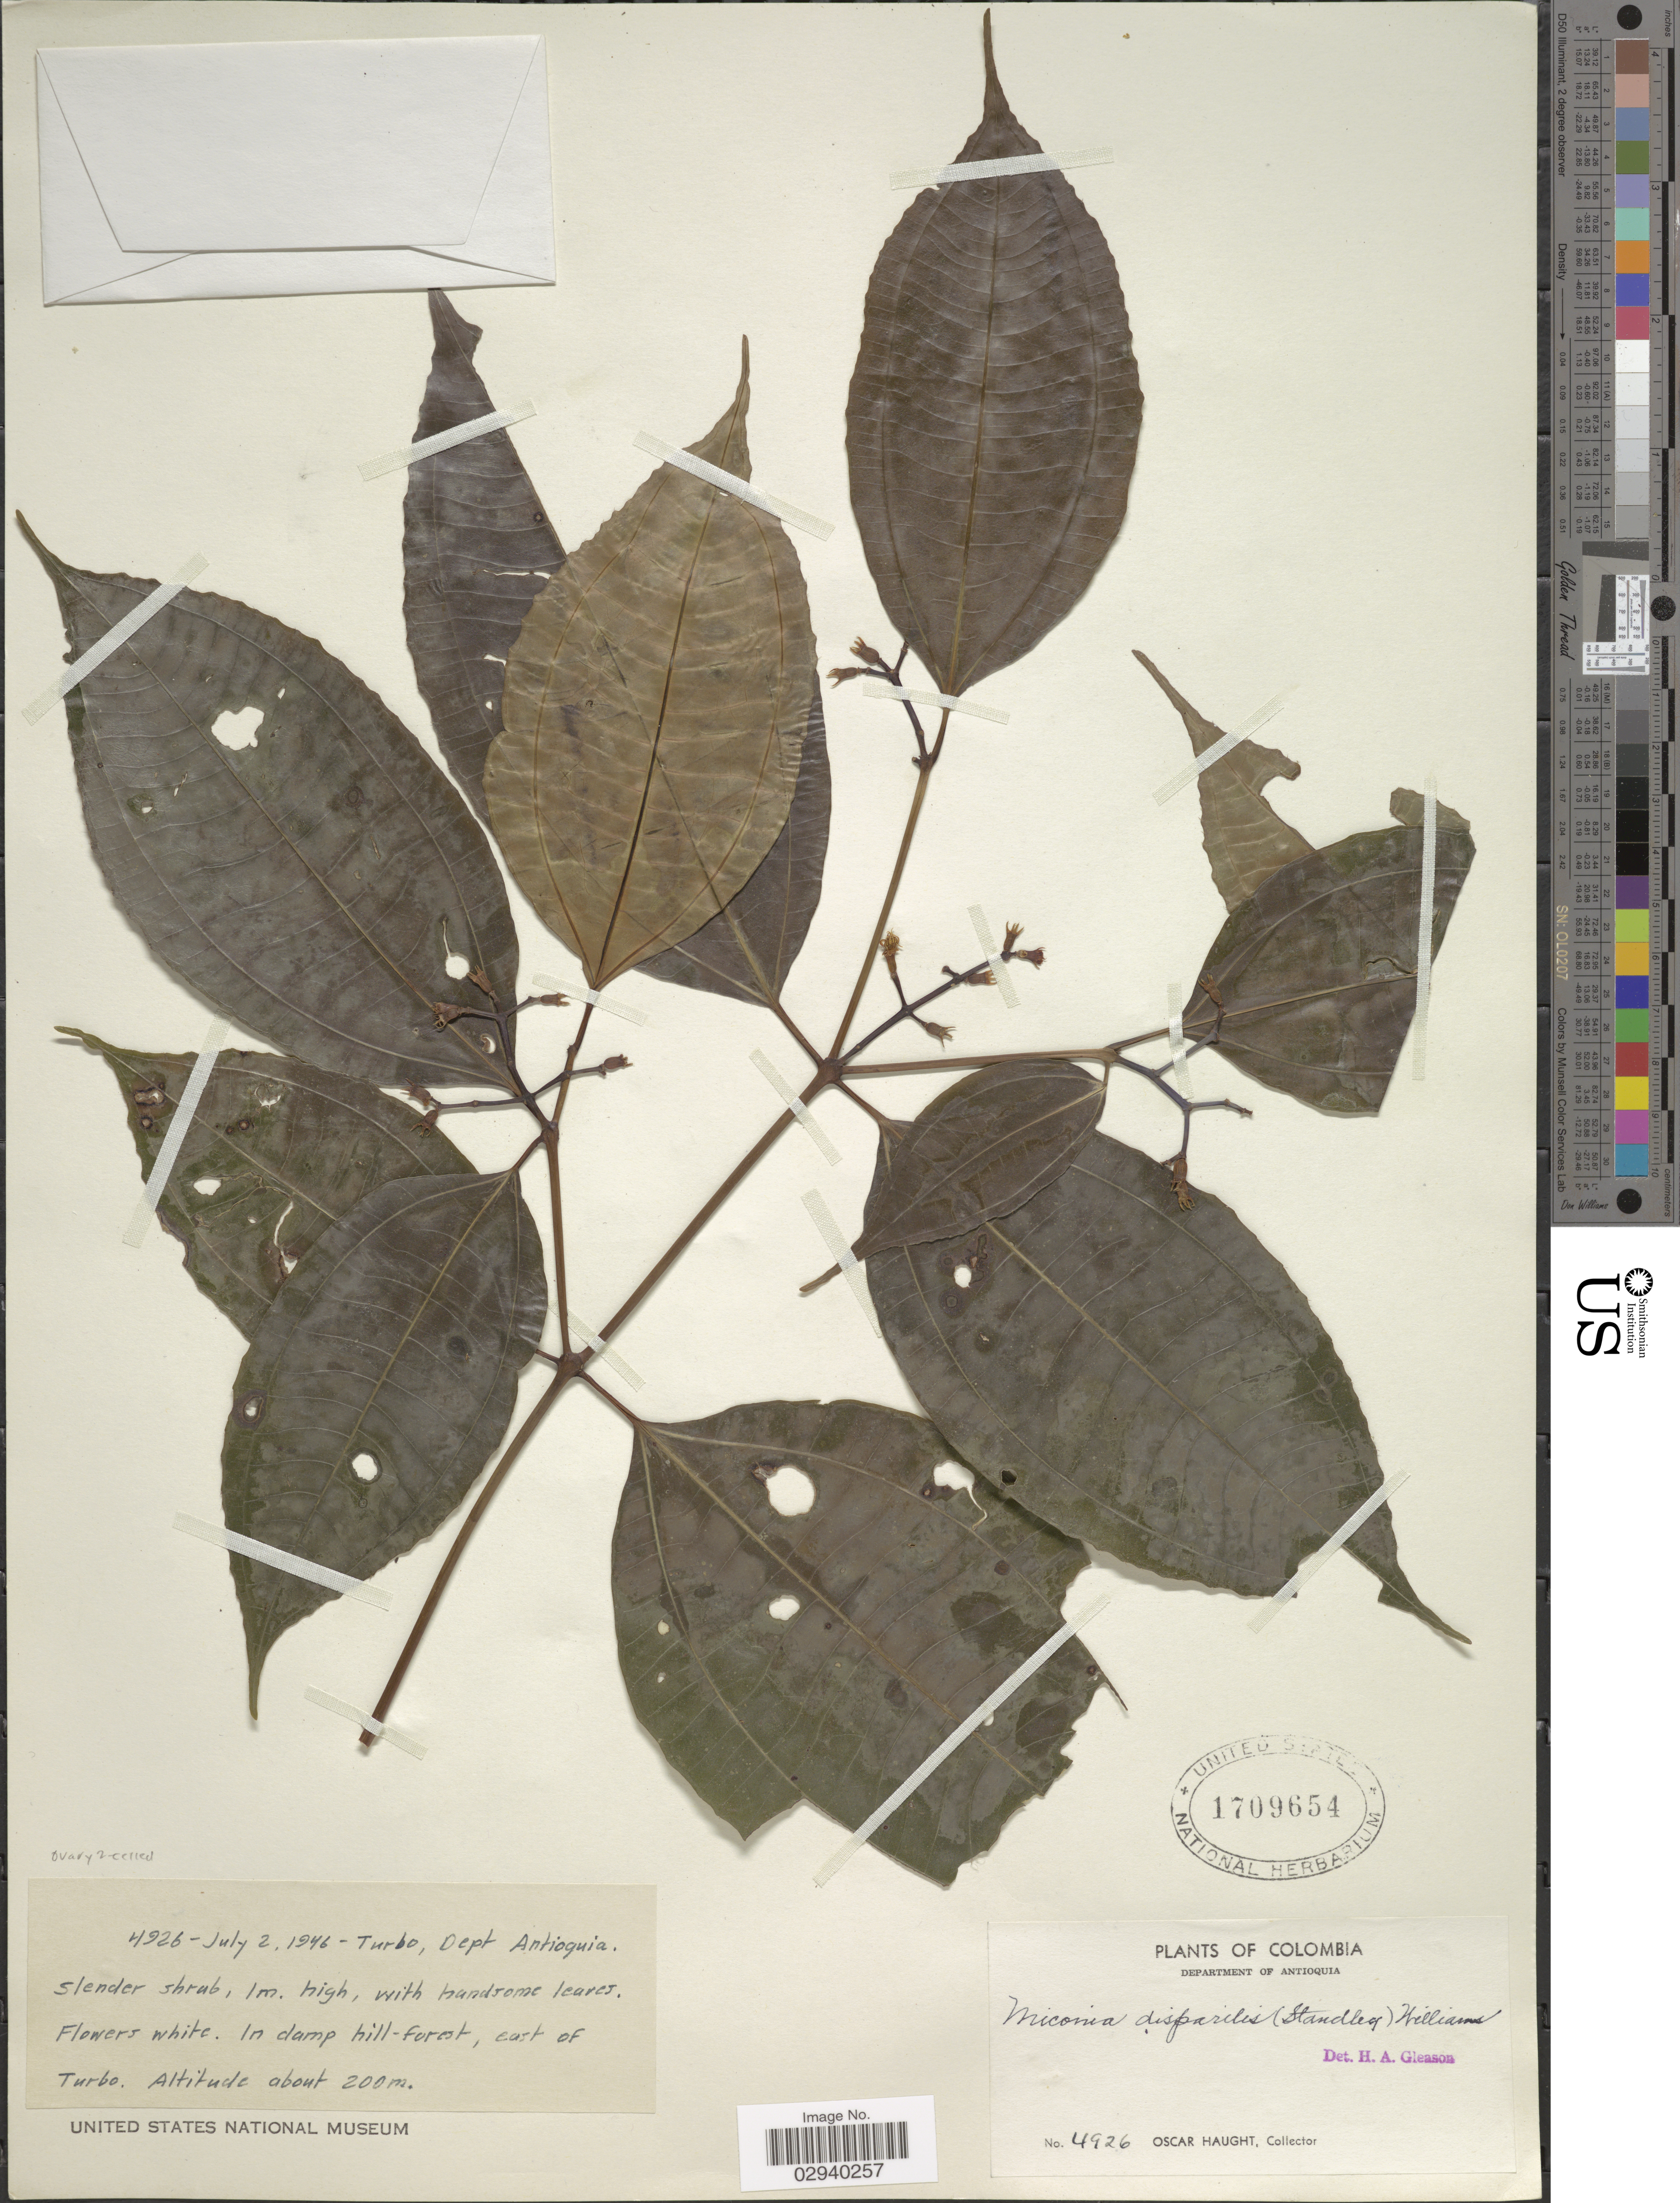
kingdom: Plantae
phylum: Tracheophyta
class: Magnoliopsida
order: Myrtales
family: Melastomataceae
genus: Miconia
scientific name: Miconia lateriflora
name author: Cogn.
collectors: O. L. Haught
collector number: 4926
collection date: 1946-07-02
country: Colombia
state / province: Antioquia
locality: Department of Antioquia. In damp hill-forest, east of Turbo.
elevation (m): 200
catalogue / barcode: US 1709654